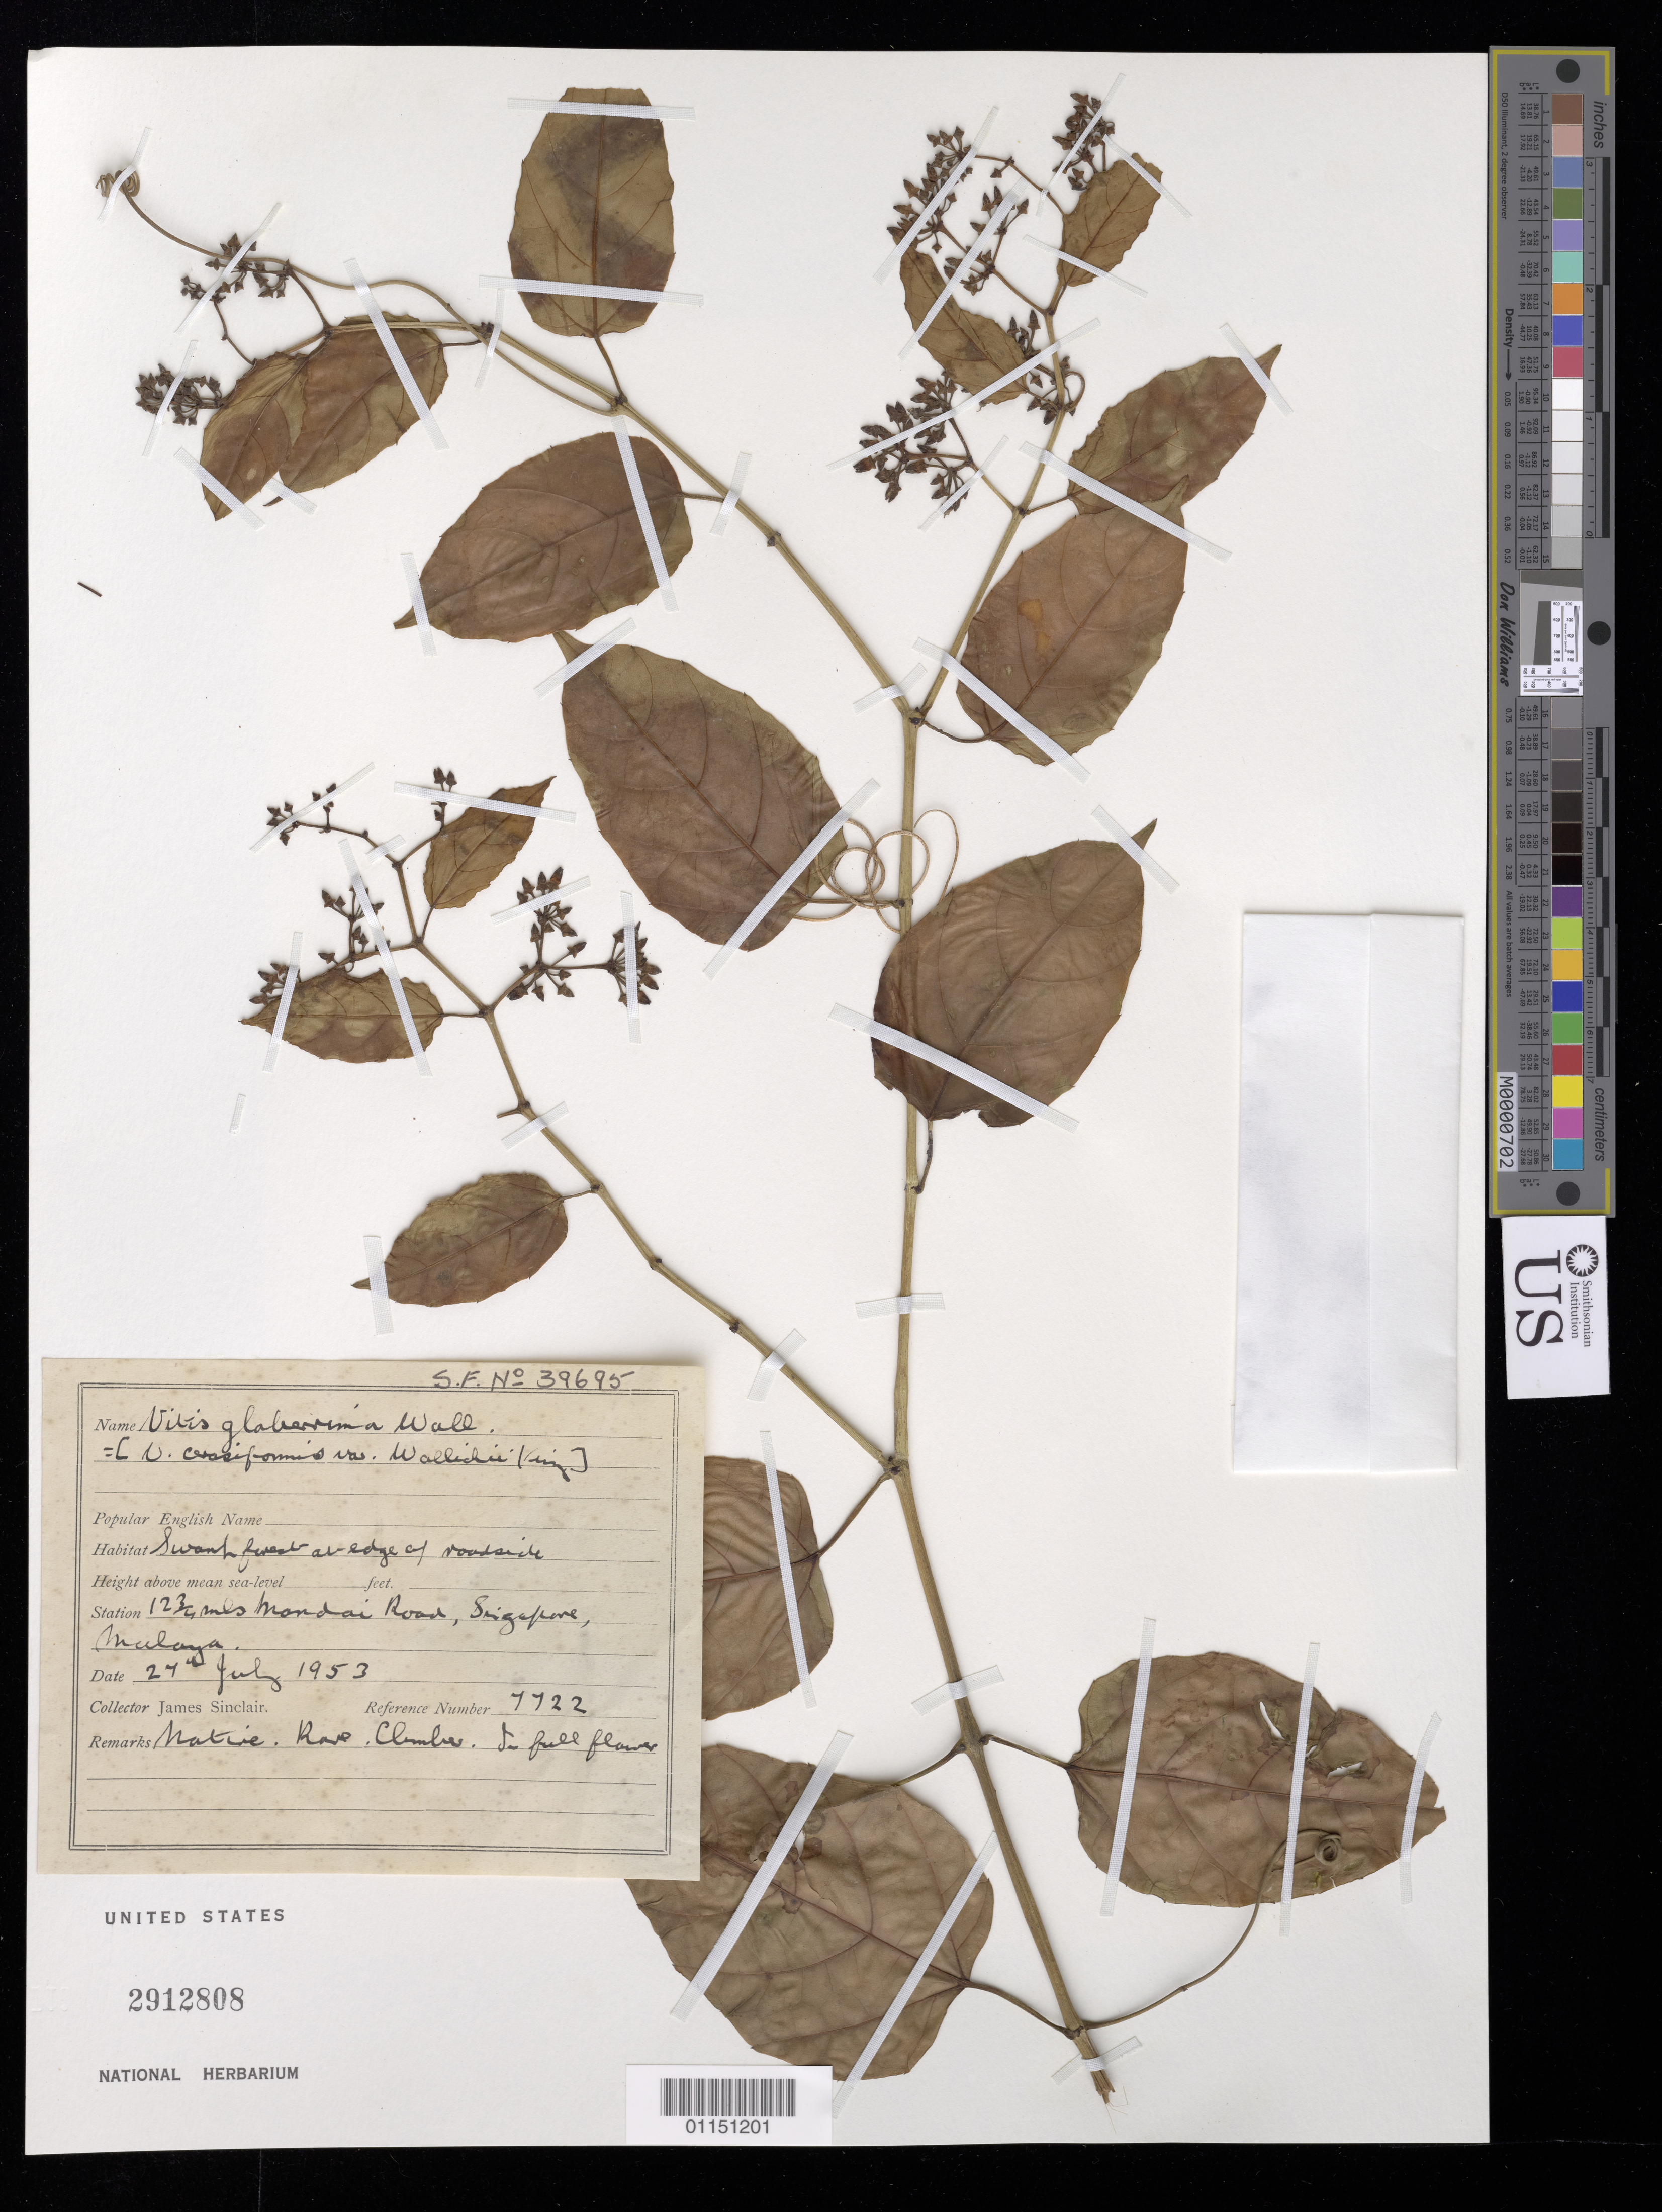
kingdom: Plantae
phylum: Tracheophyta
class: Magnoliopsida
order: Vitales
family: Vitaceae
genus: Vitis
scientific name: Vitis glaberrima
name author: Wall.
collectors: J. Sinclair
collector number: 7722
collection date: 1953-07-24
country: Singapore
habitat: Rare. Climber.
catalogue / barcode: US 2912808